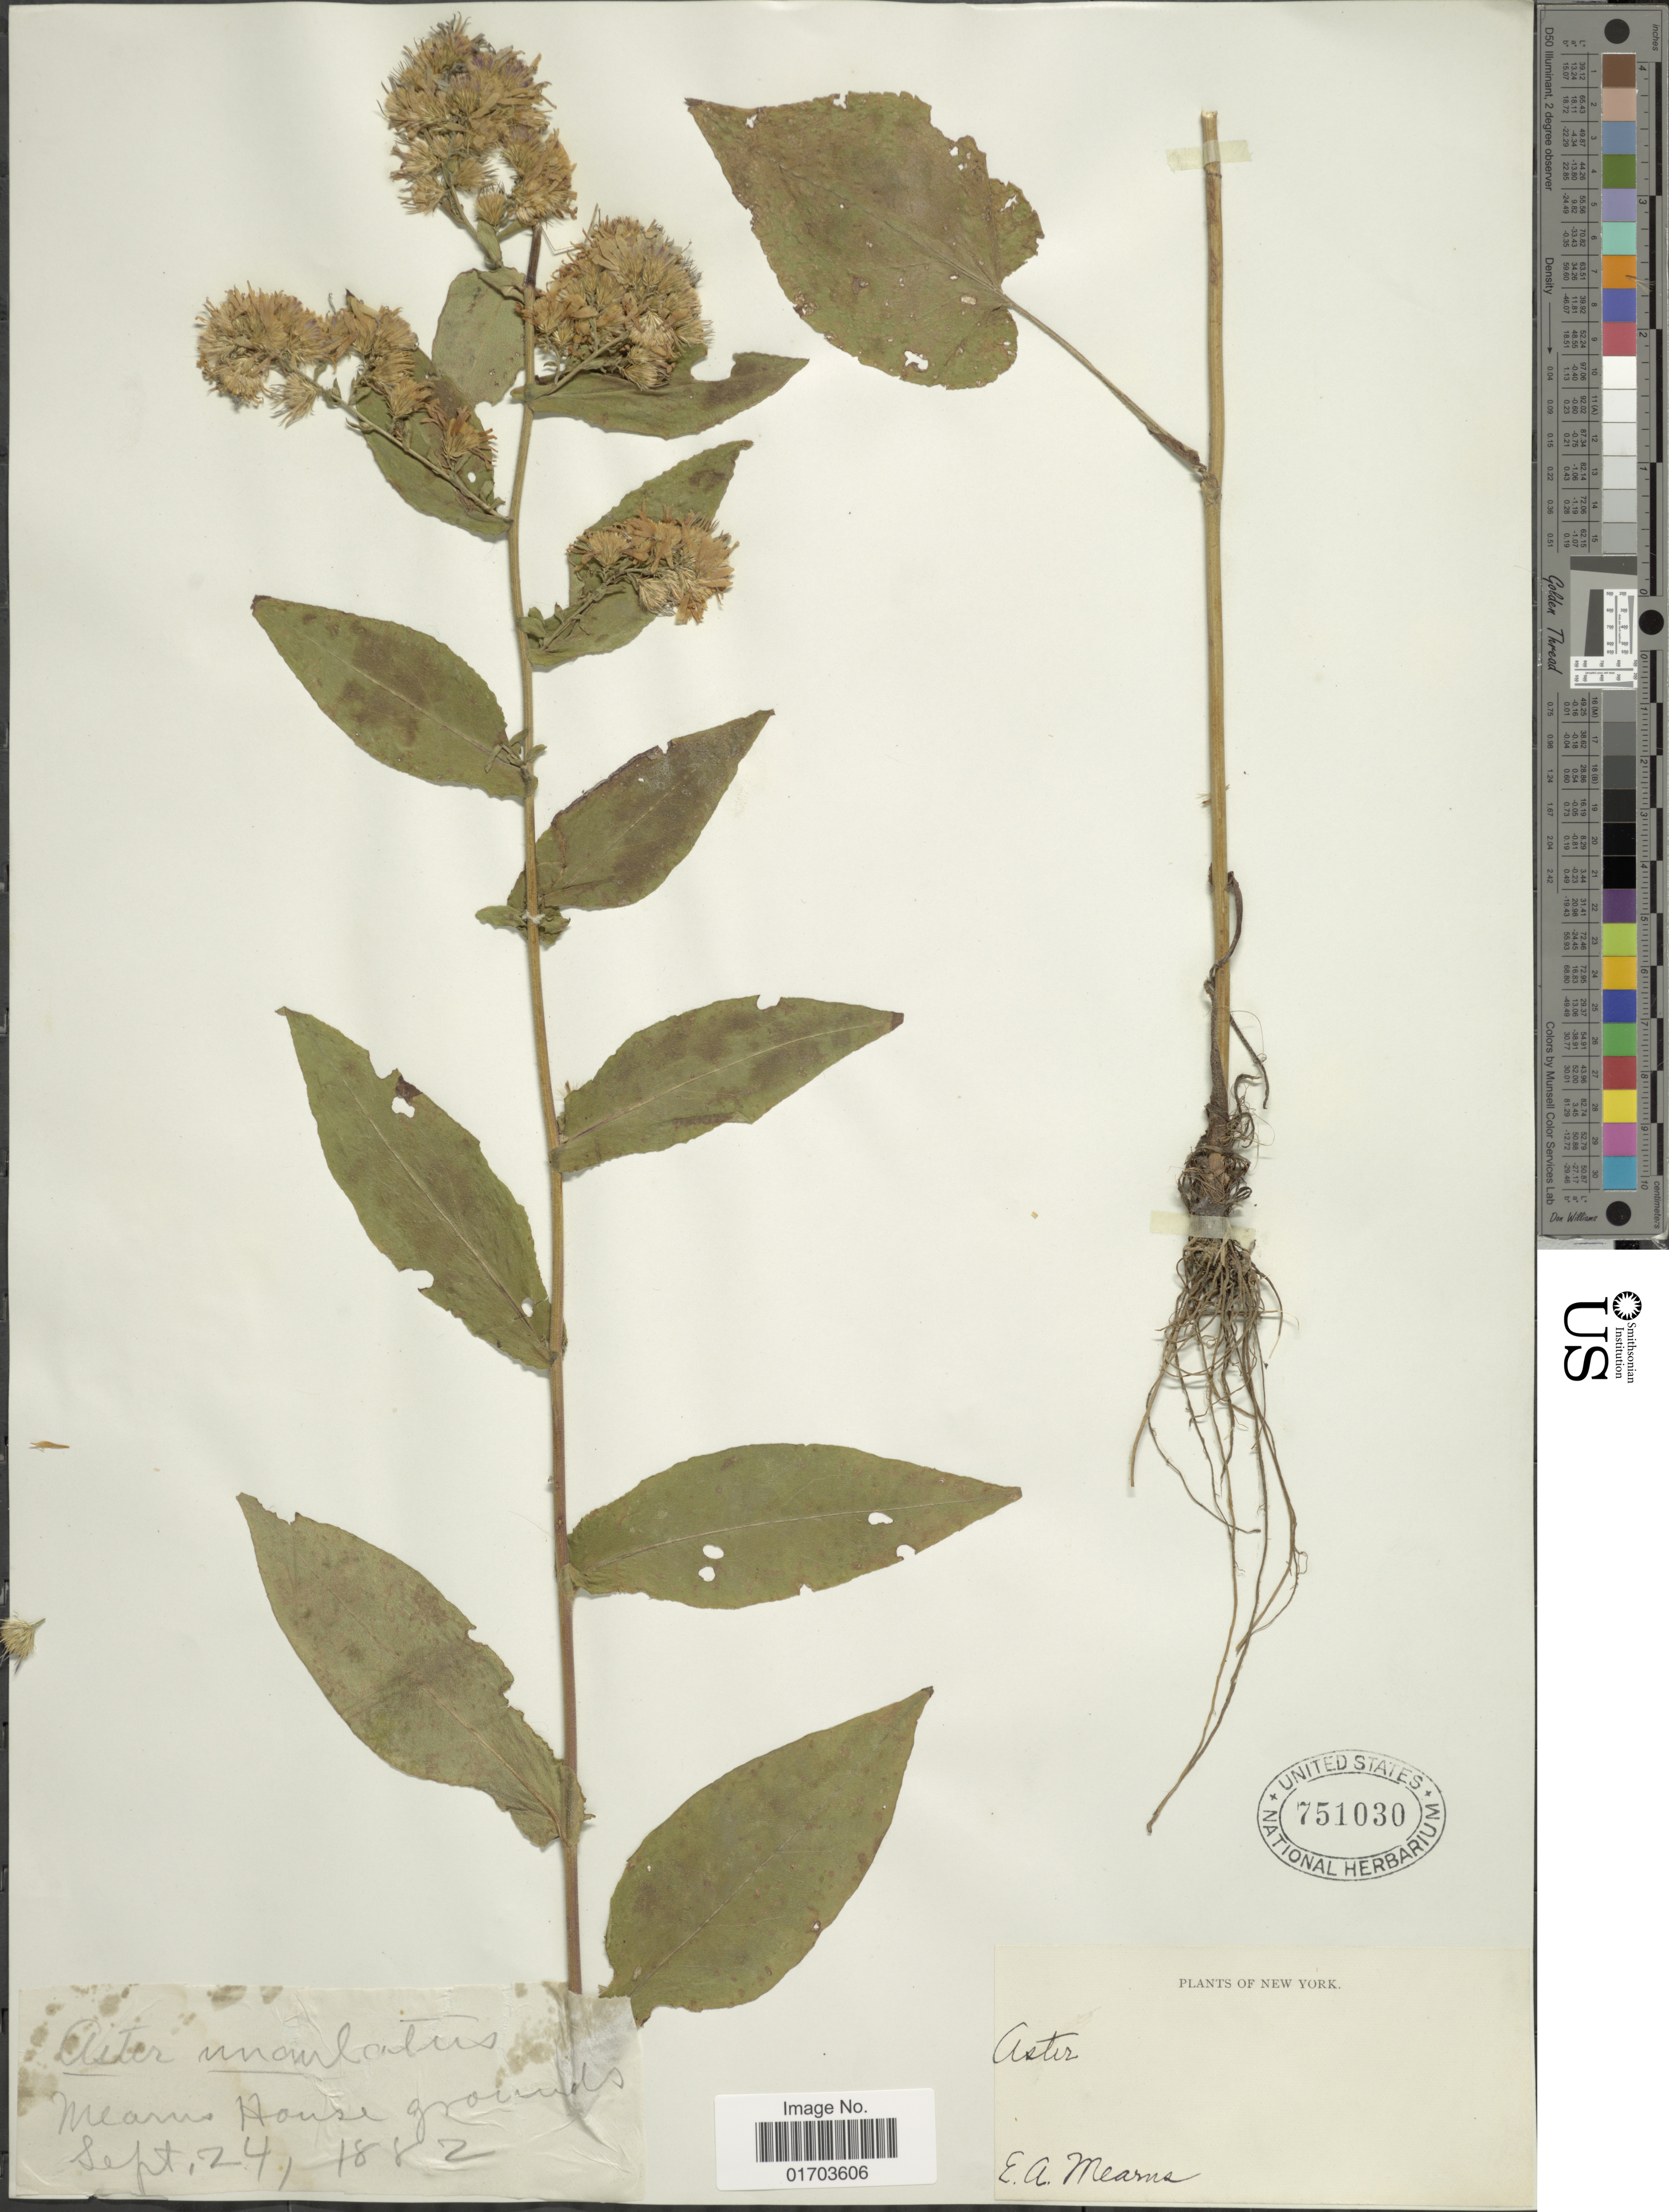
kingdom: Plantae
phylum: Tracheophyta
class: Magnoliopsida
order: Asterales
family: Asteraceae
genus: Symphyotrichum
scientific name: Symphyotrichum undulatum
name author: (L.) G.L. Nesom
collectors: E. A. Mearns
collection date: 1882-09-24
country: United States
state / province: New York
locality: Mearns House grounds. New York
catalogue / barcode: US 751030